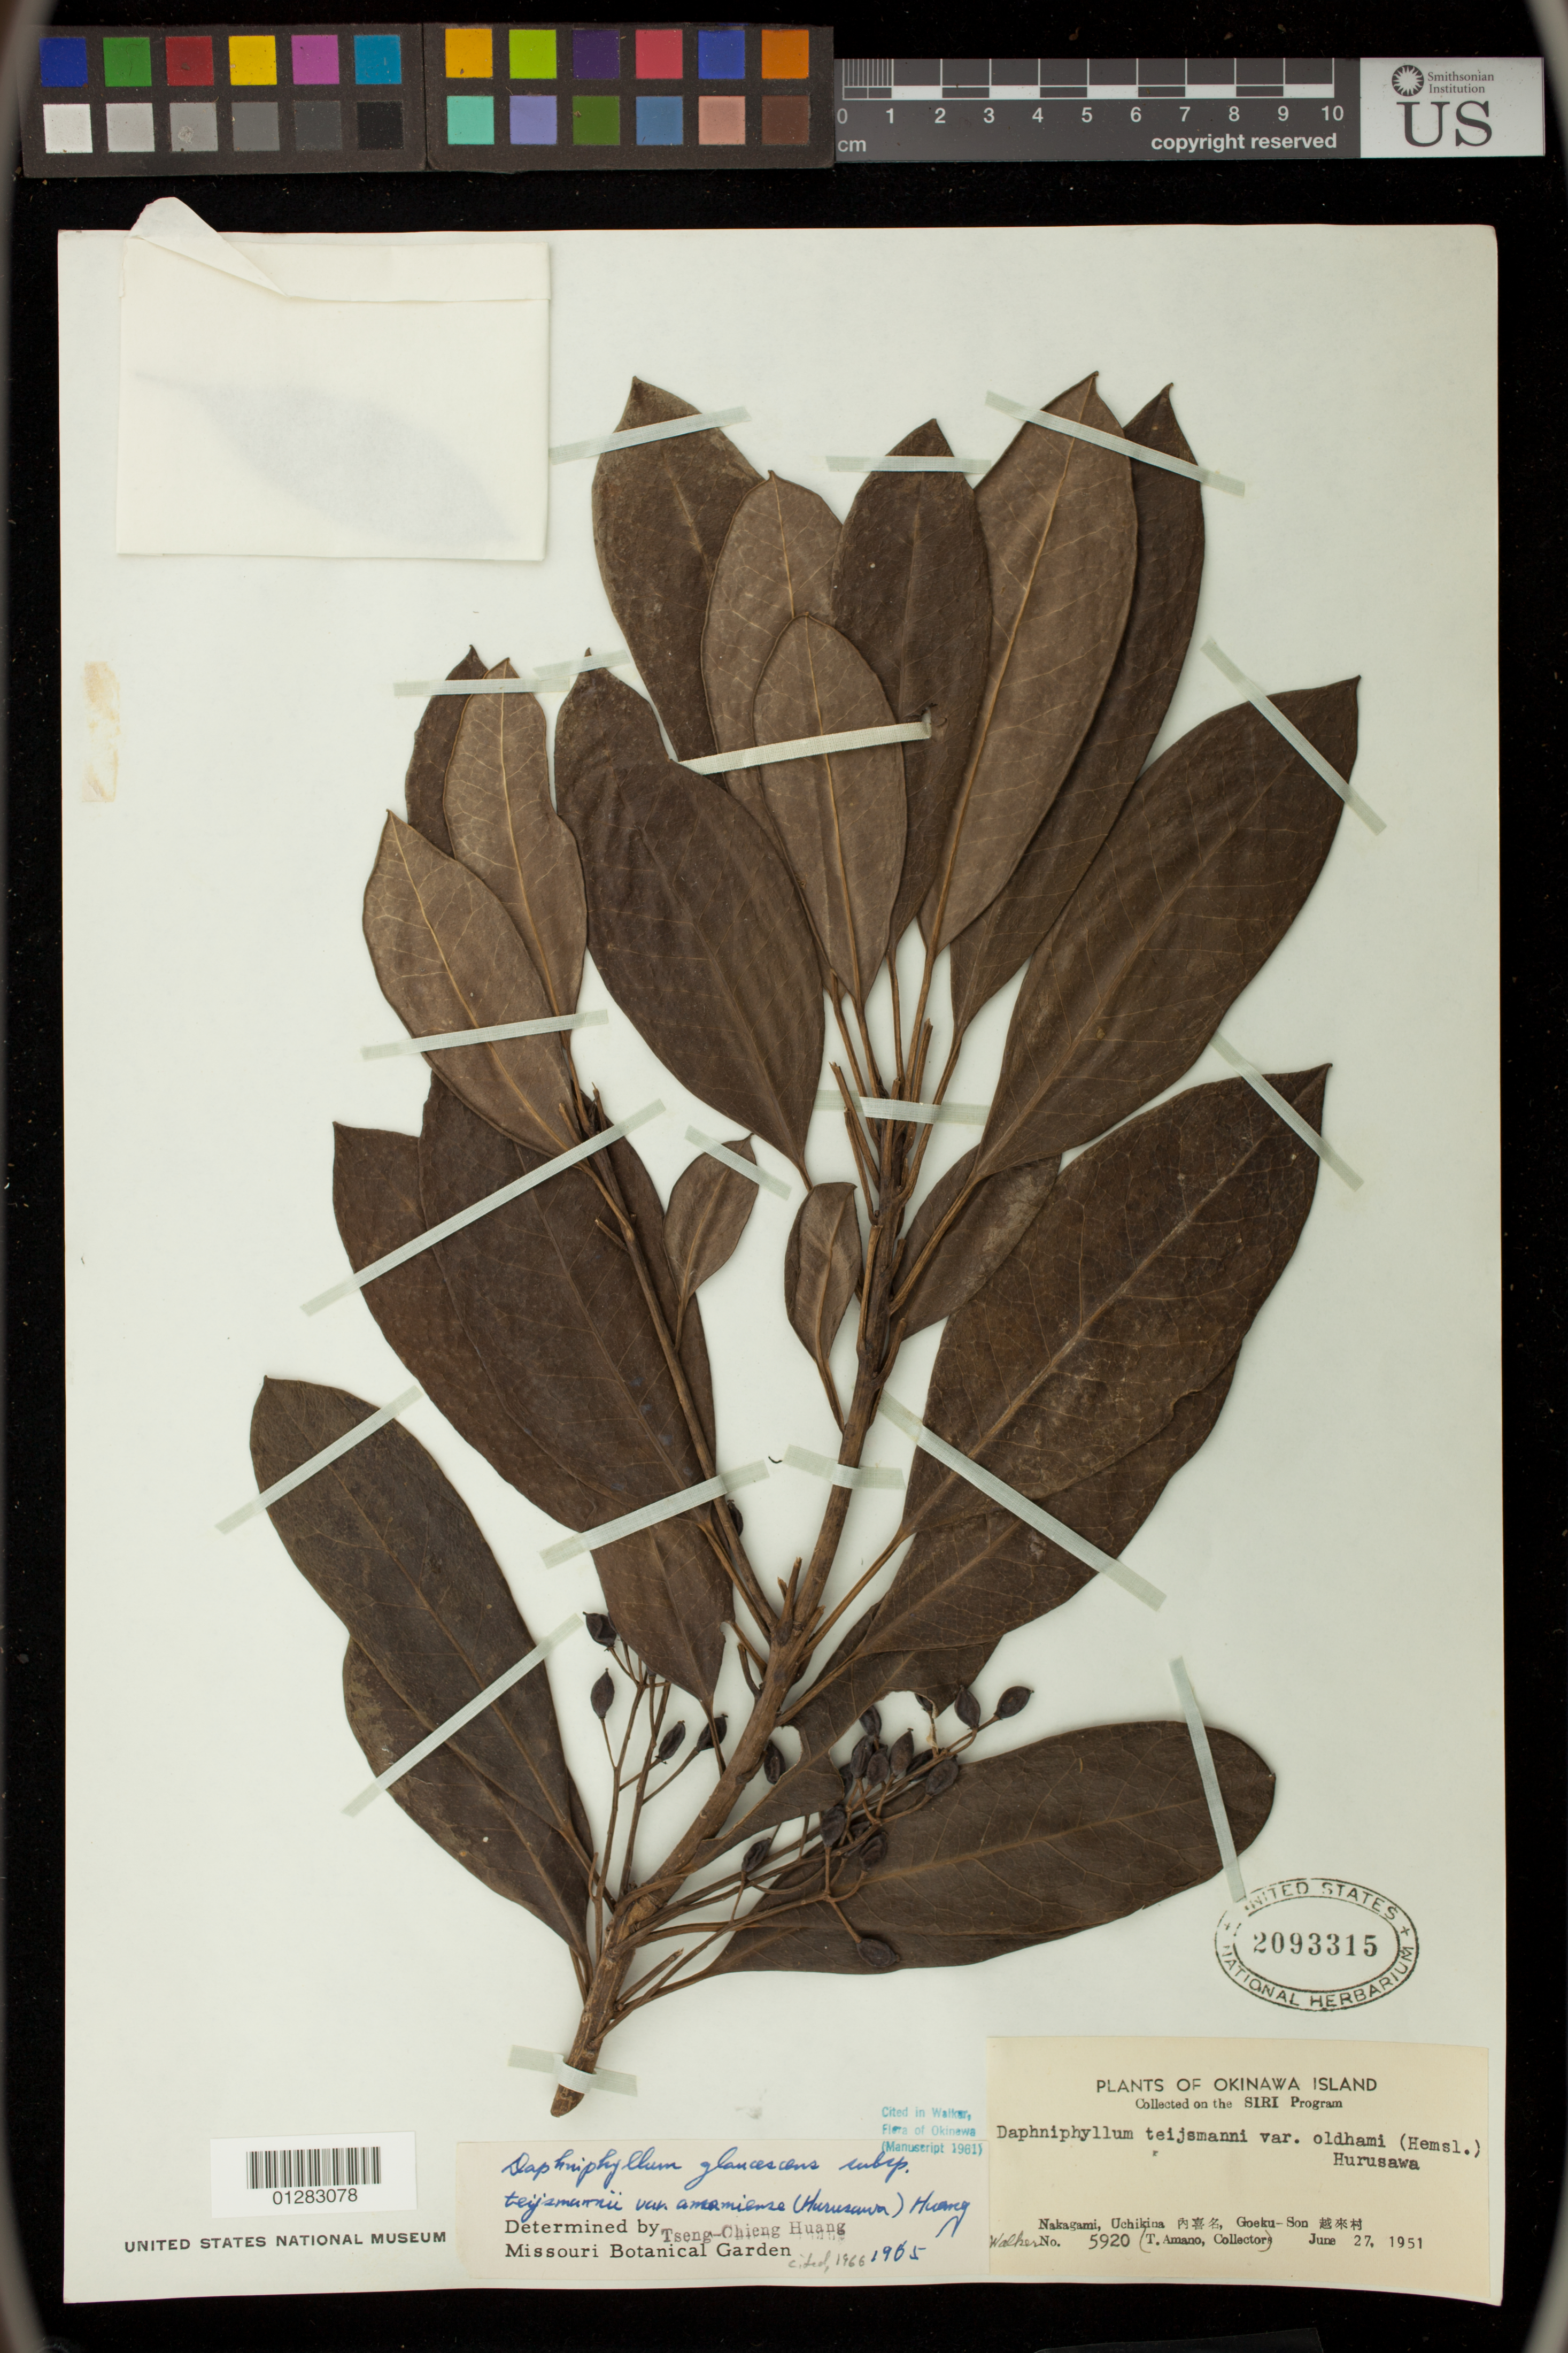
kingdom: Plantae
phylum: Tracheophyta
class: Magnoliopsida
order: Saxifragales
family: Daphniphyllaceae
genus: Daphniphyllum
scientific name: Daphniphyllum glaucescens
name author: Blume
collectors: T. Amano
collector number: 5920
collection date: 1951-06-27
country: Japan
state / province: Okinawa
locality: Nakagami, Uchikina, Goeku-Son.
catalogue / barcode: US 2093315